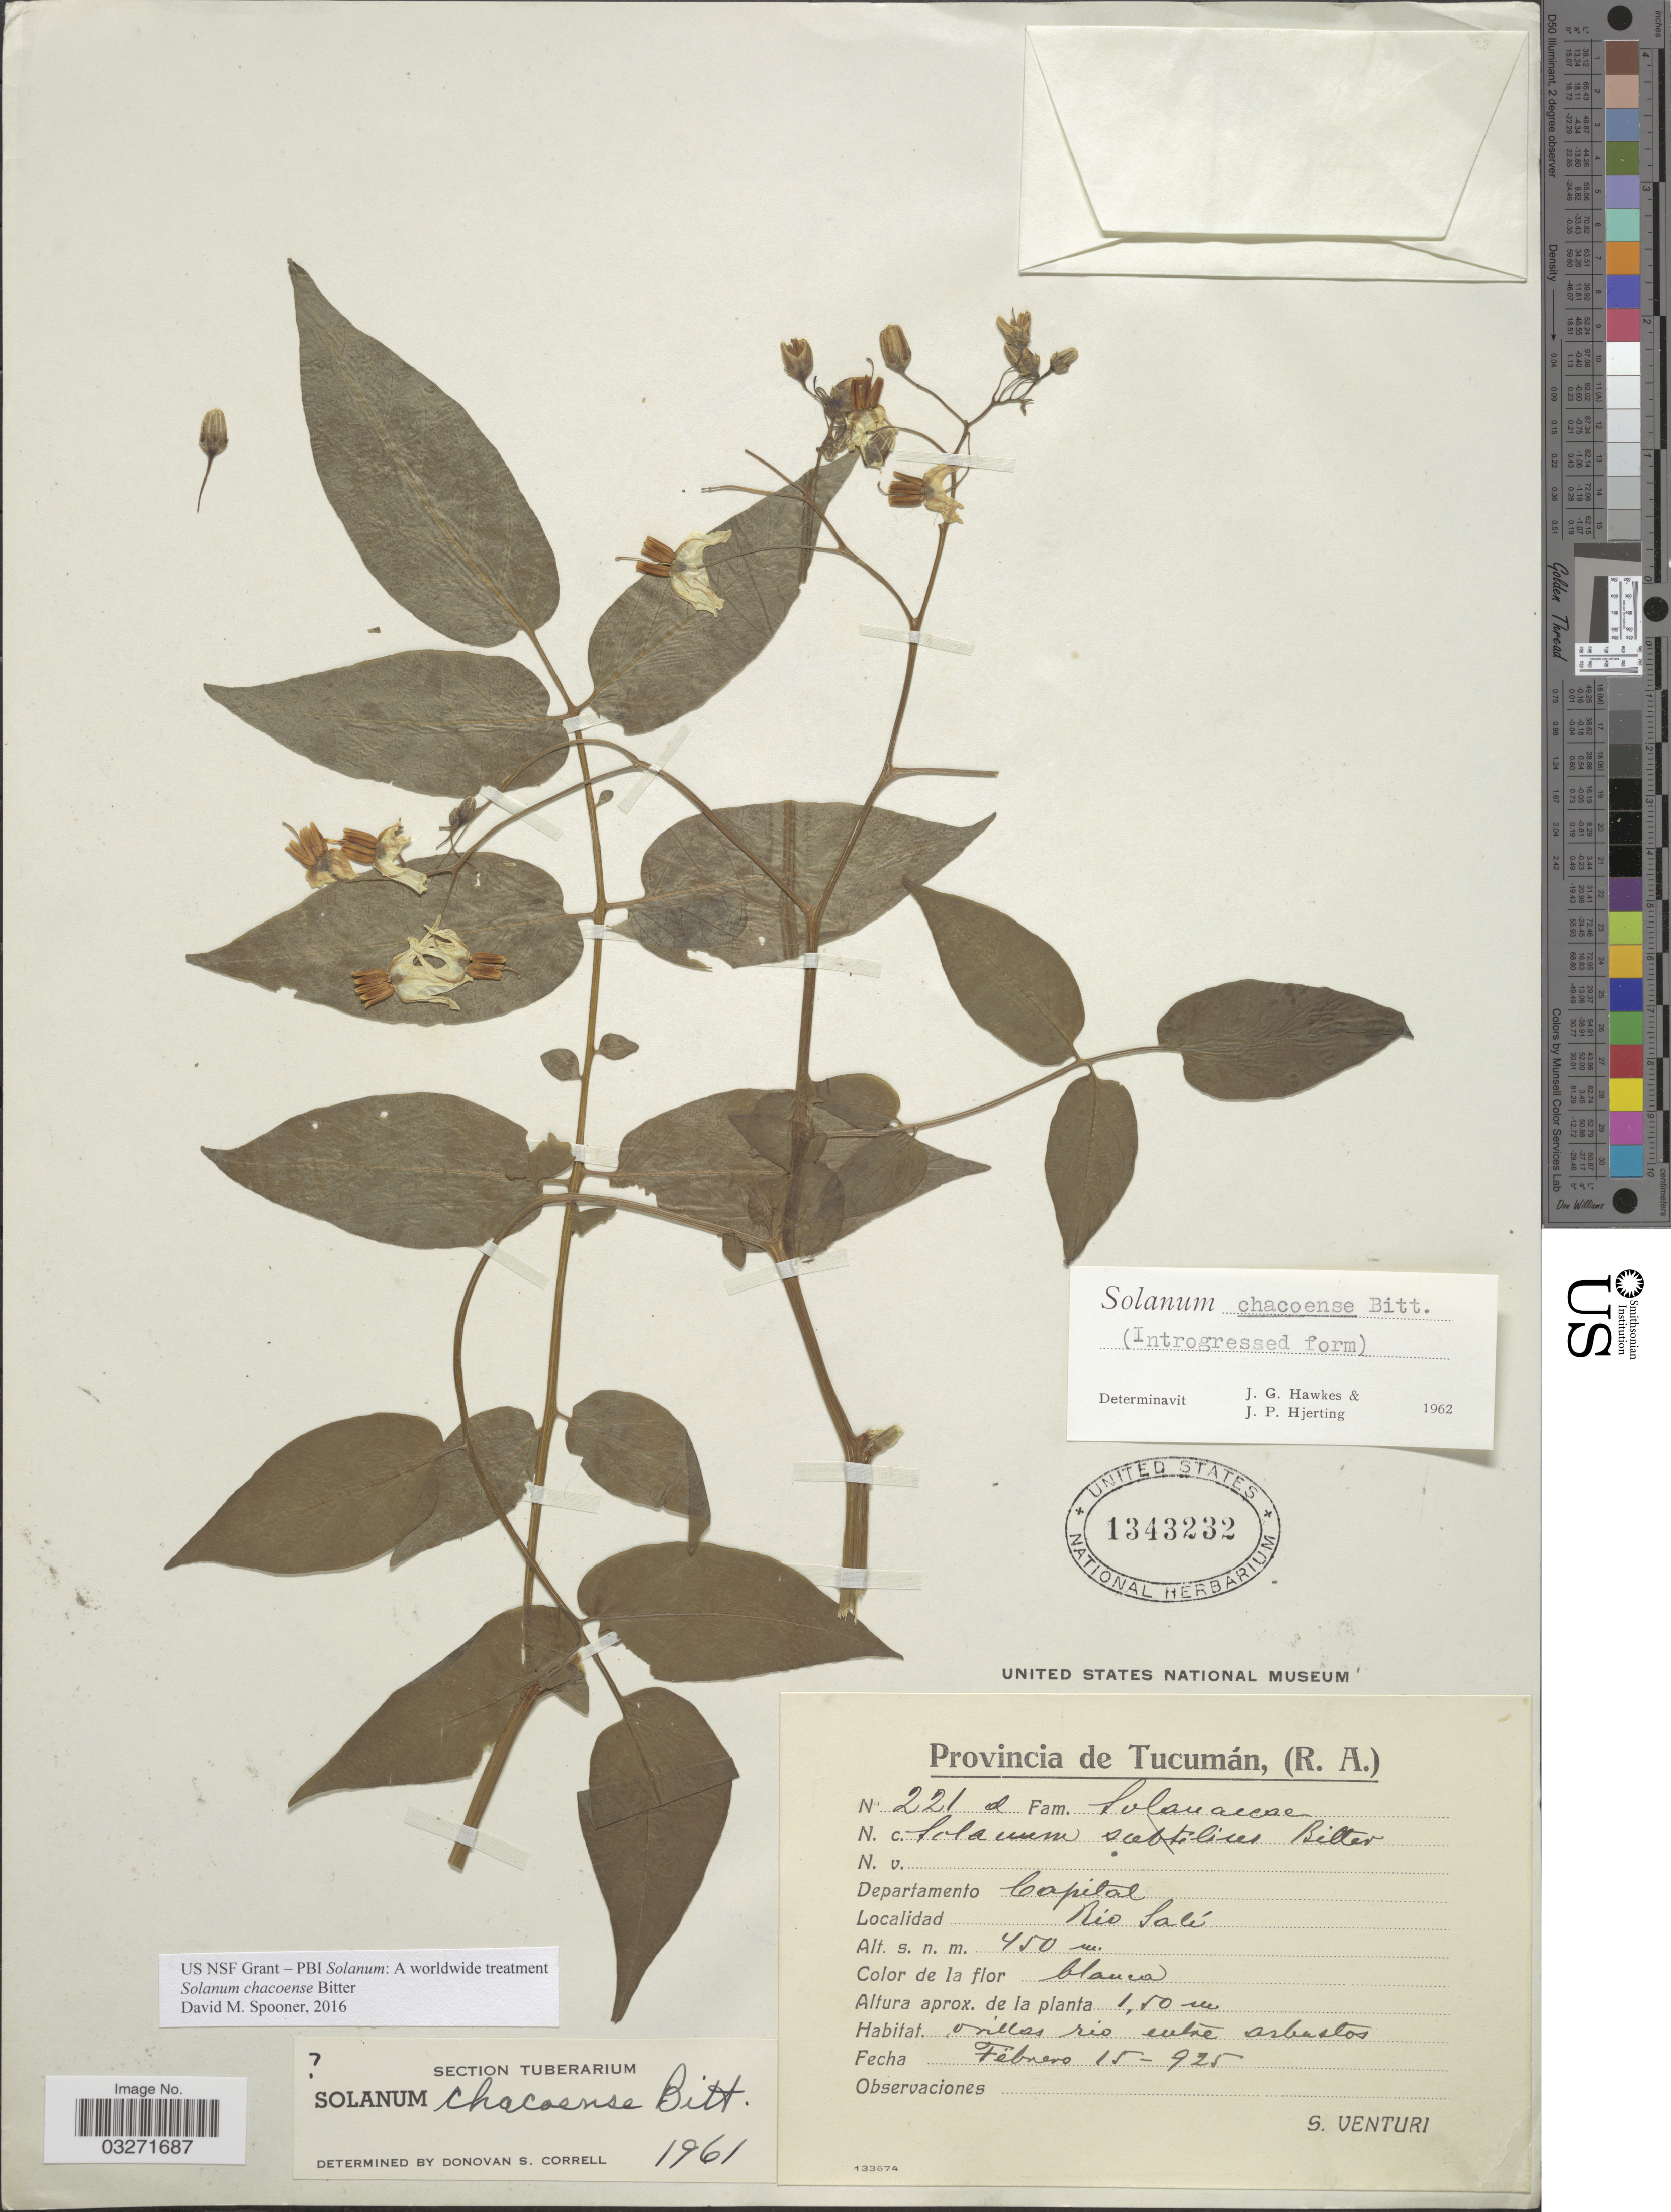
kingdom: Plantae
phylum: Tracheophyta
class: Magnoliopsida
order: Solanales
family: Solanaceae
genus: Solanum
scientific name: Solanum chacoense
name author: Bitt.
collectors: S. Venturi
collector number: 221d*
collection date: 1925-02-15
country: Argentina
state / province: Tucuman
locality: R. A. Departamento Capital. Rio Salí.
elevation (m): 450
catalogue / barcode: US 1343232